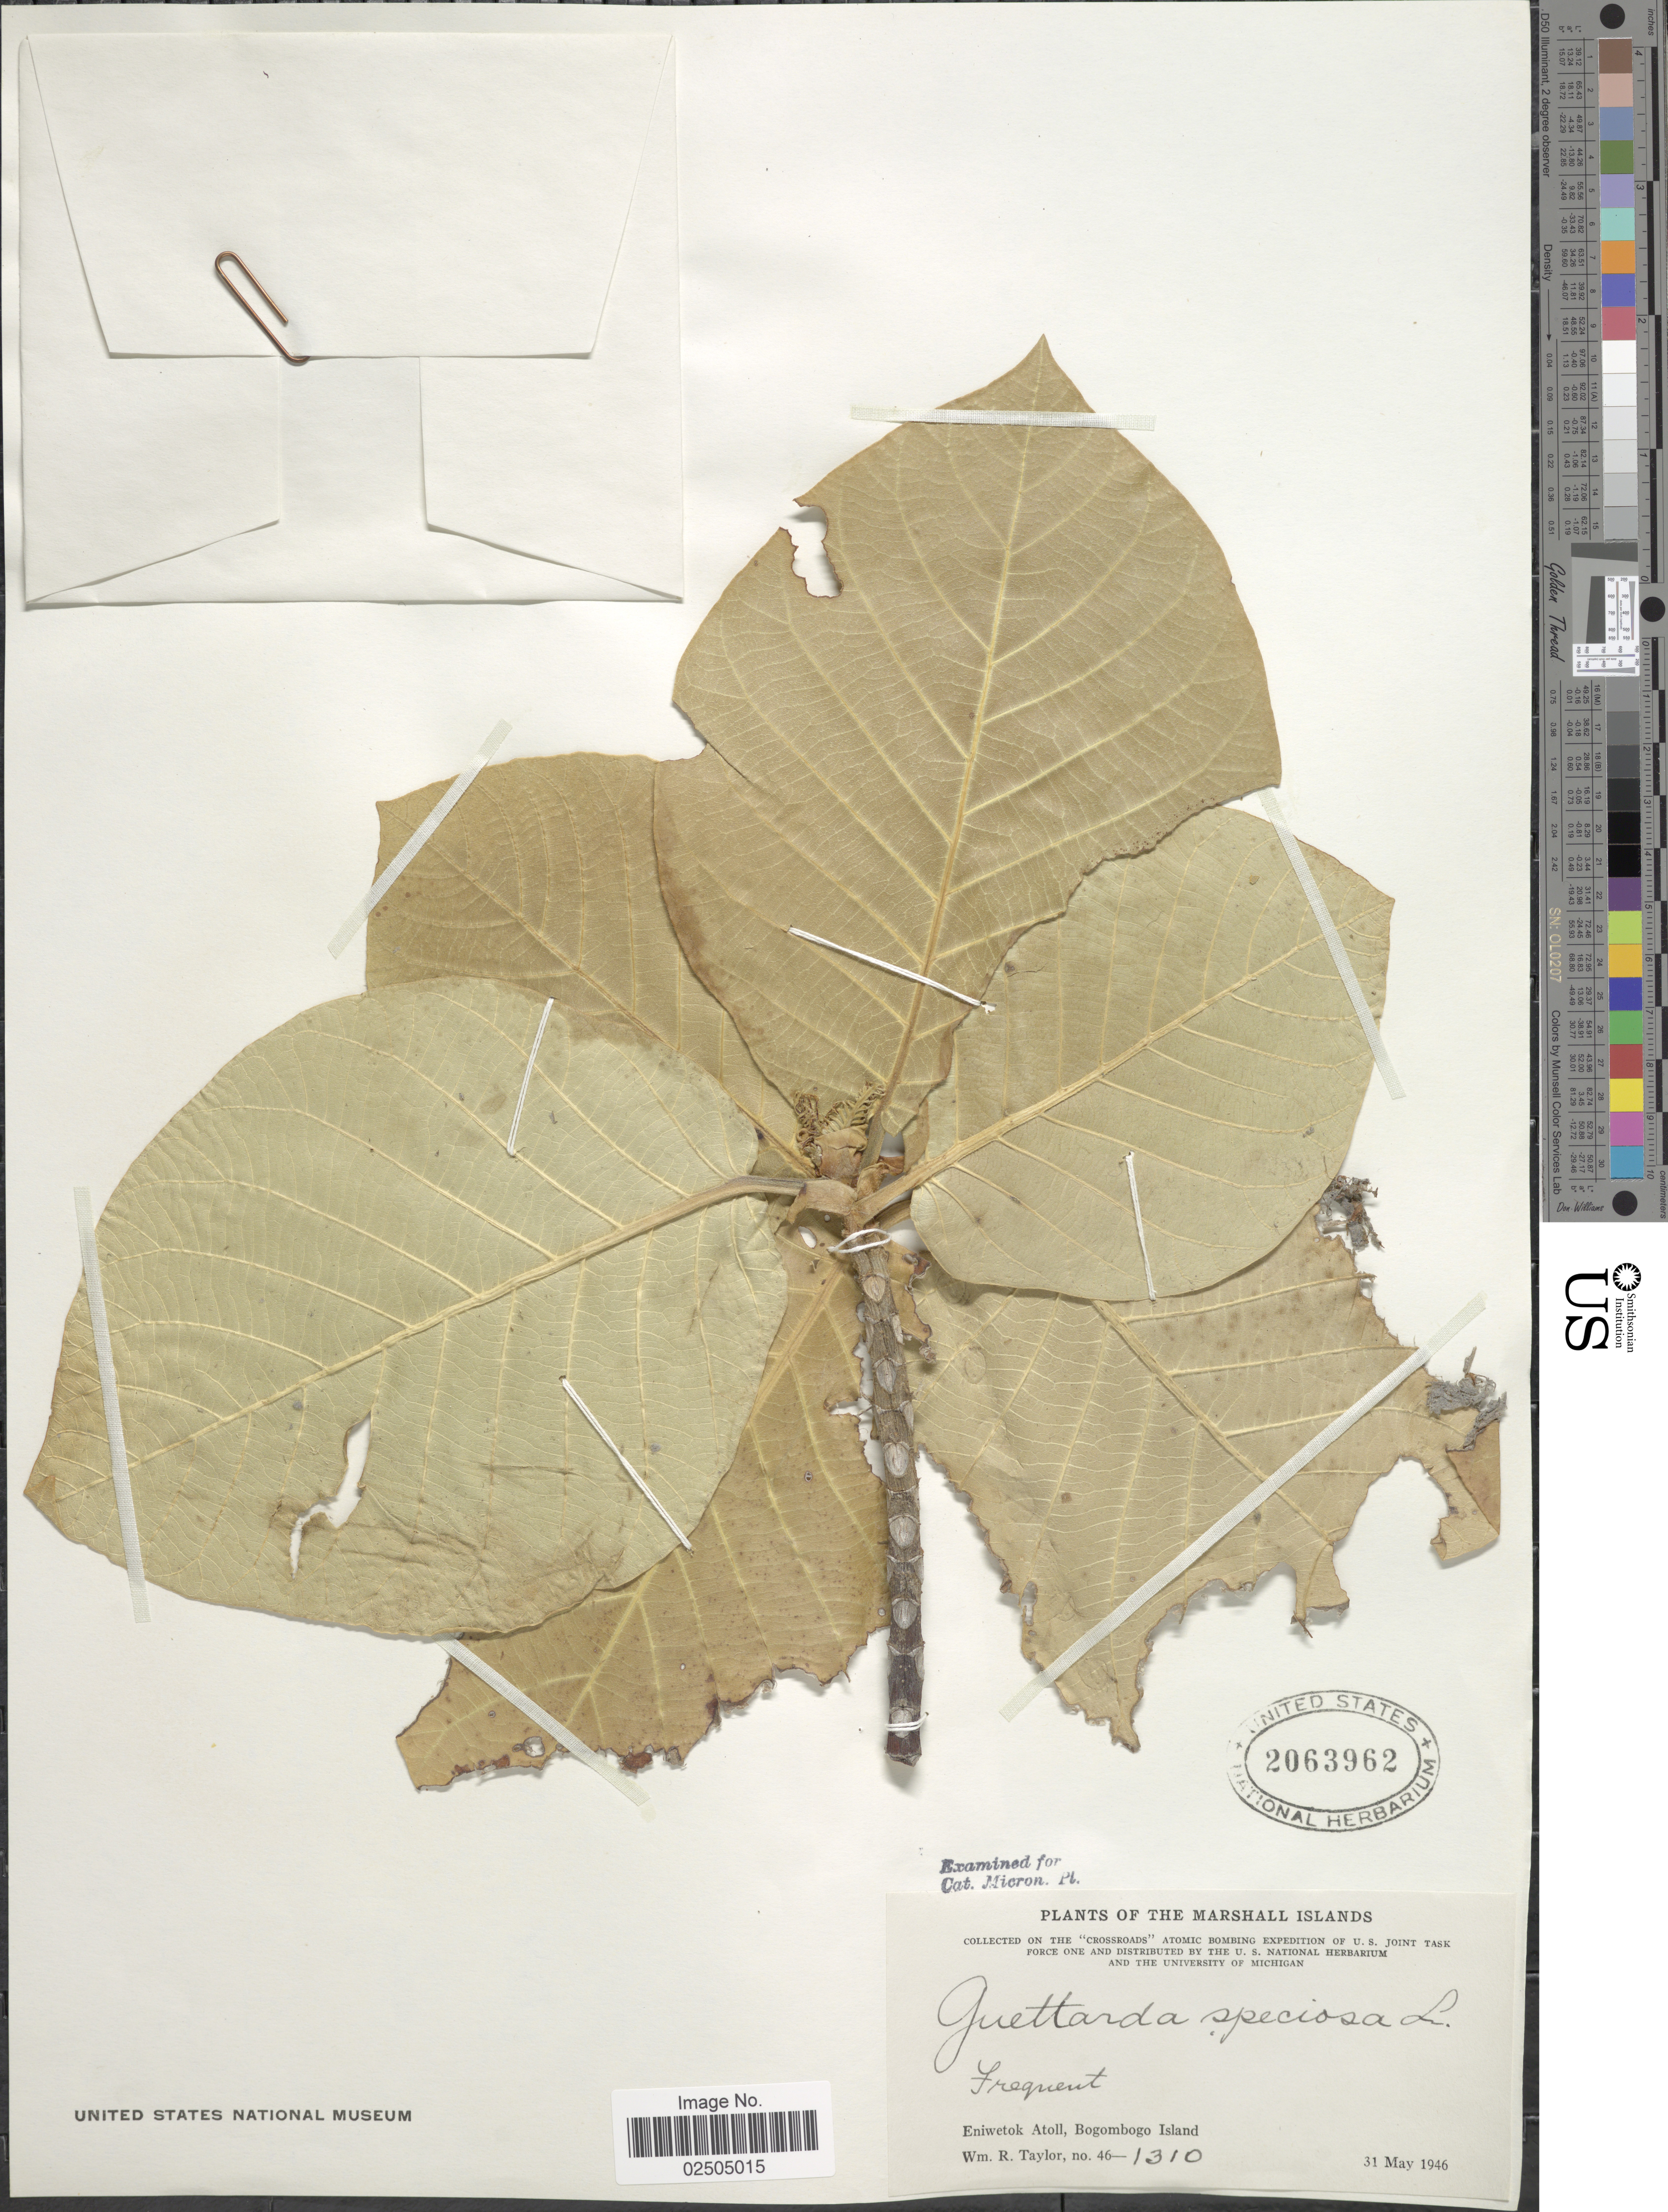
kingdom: Plantae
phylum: Tracheophyta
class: Magnoliopsida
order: Gentianales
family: Rubiaceae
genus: Guettarda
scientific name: Guettarda speciosa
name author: L.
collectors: W. R. Taylor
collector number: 46-1310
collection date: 1946-05-31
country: Marshall Islands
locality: The Marshall Islands, Eniwetok Atoll, Bogombogo Island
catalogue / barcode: US 2063962